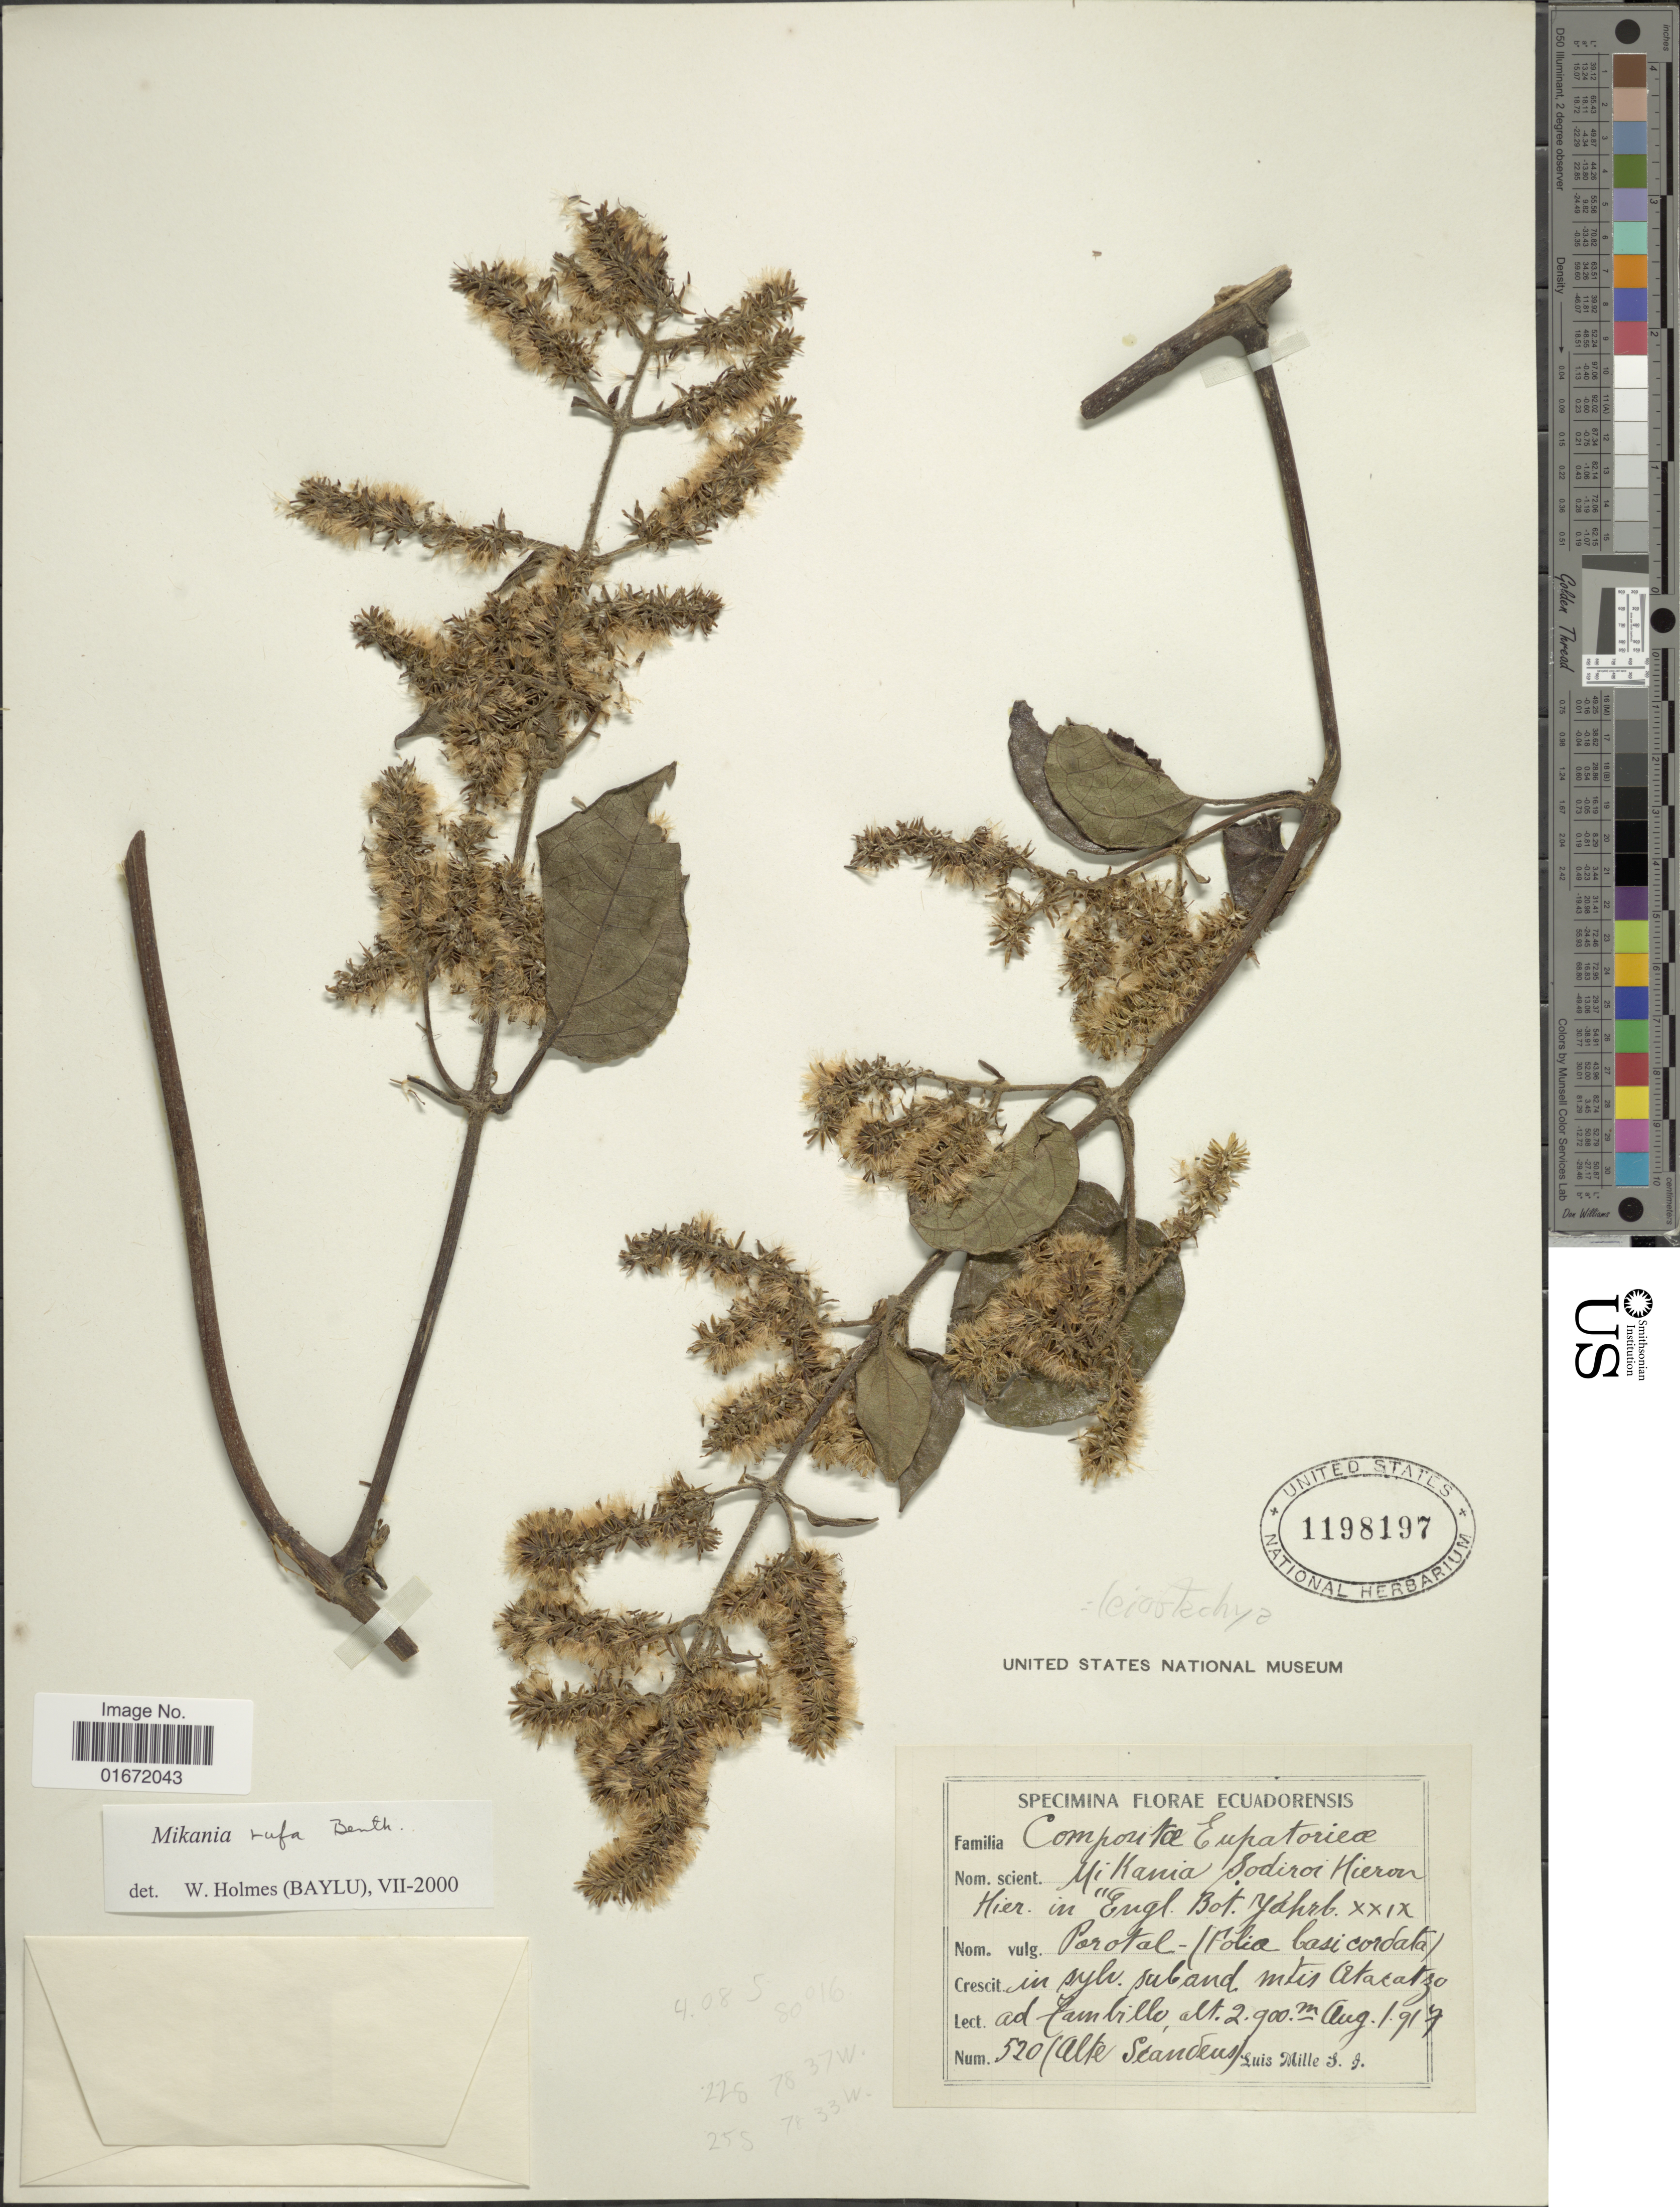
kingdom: Plantae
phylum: Tracheophyta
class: Magnoliopsida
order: Asterales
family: Asteraceae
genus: Mikania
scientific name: Mikania rufa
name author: Benth.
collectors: L. Mille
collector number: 520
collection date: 1917-08-01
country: Ecuador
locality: In sylv. suband mtis atacatzo ad Tambillo.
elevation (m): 2900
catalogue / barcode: US 1198197